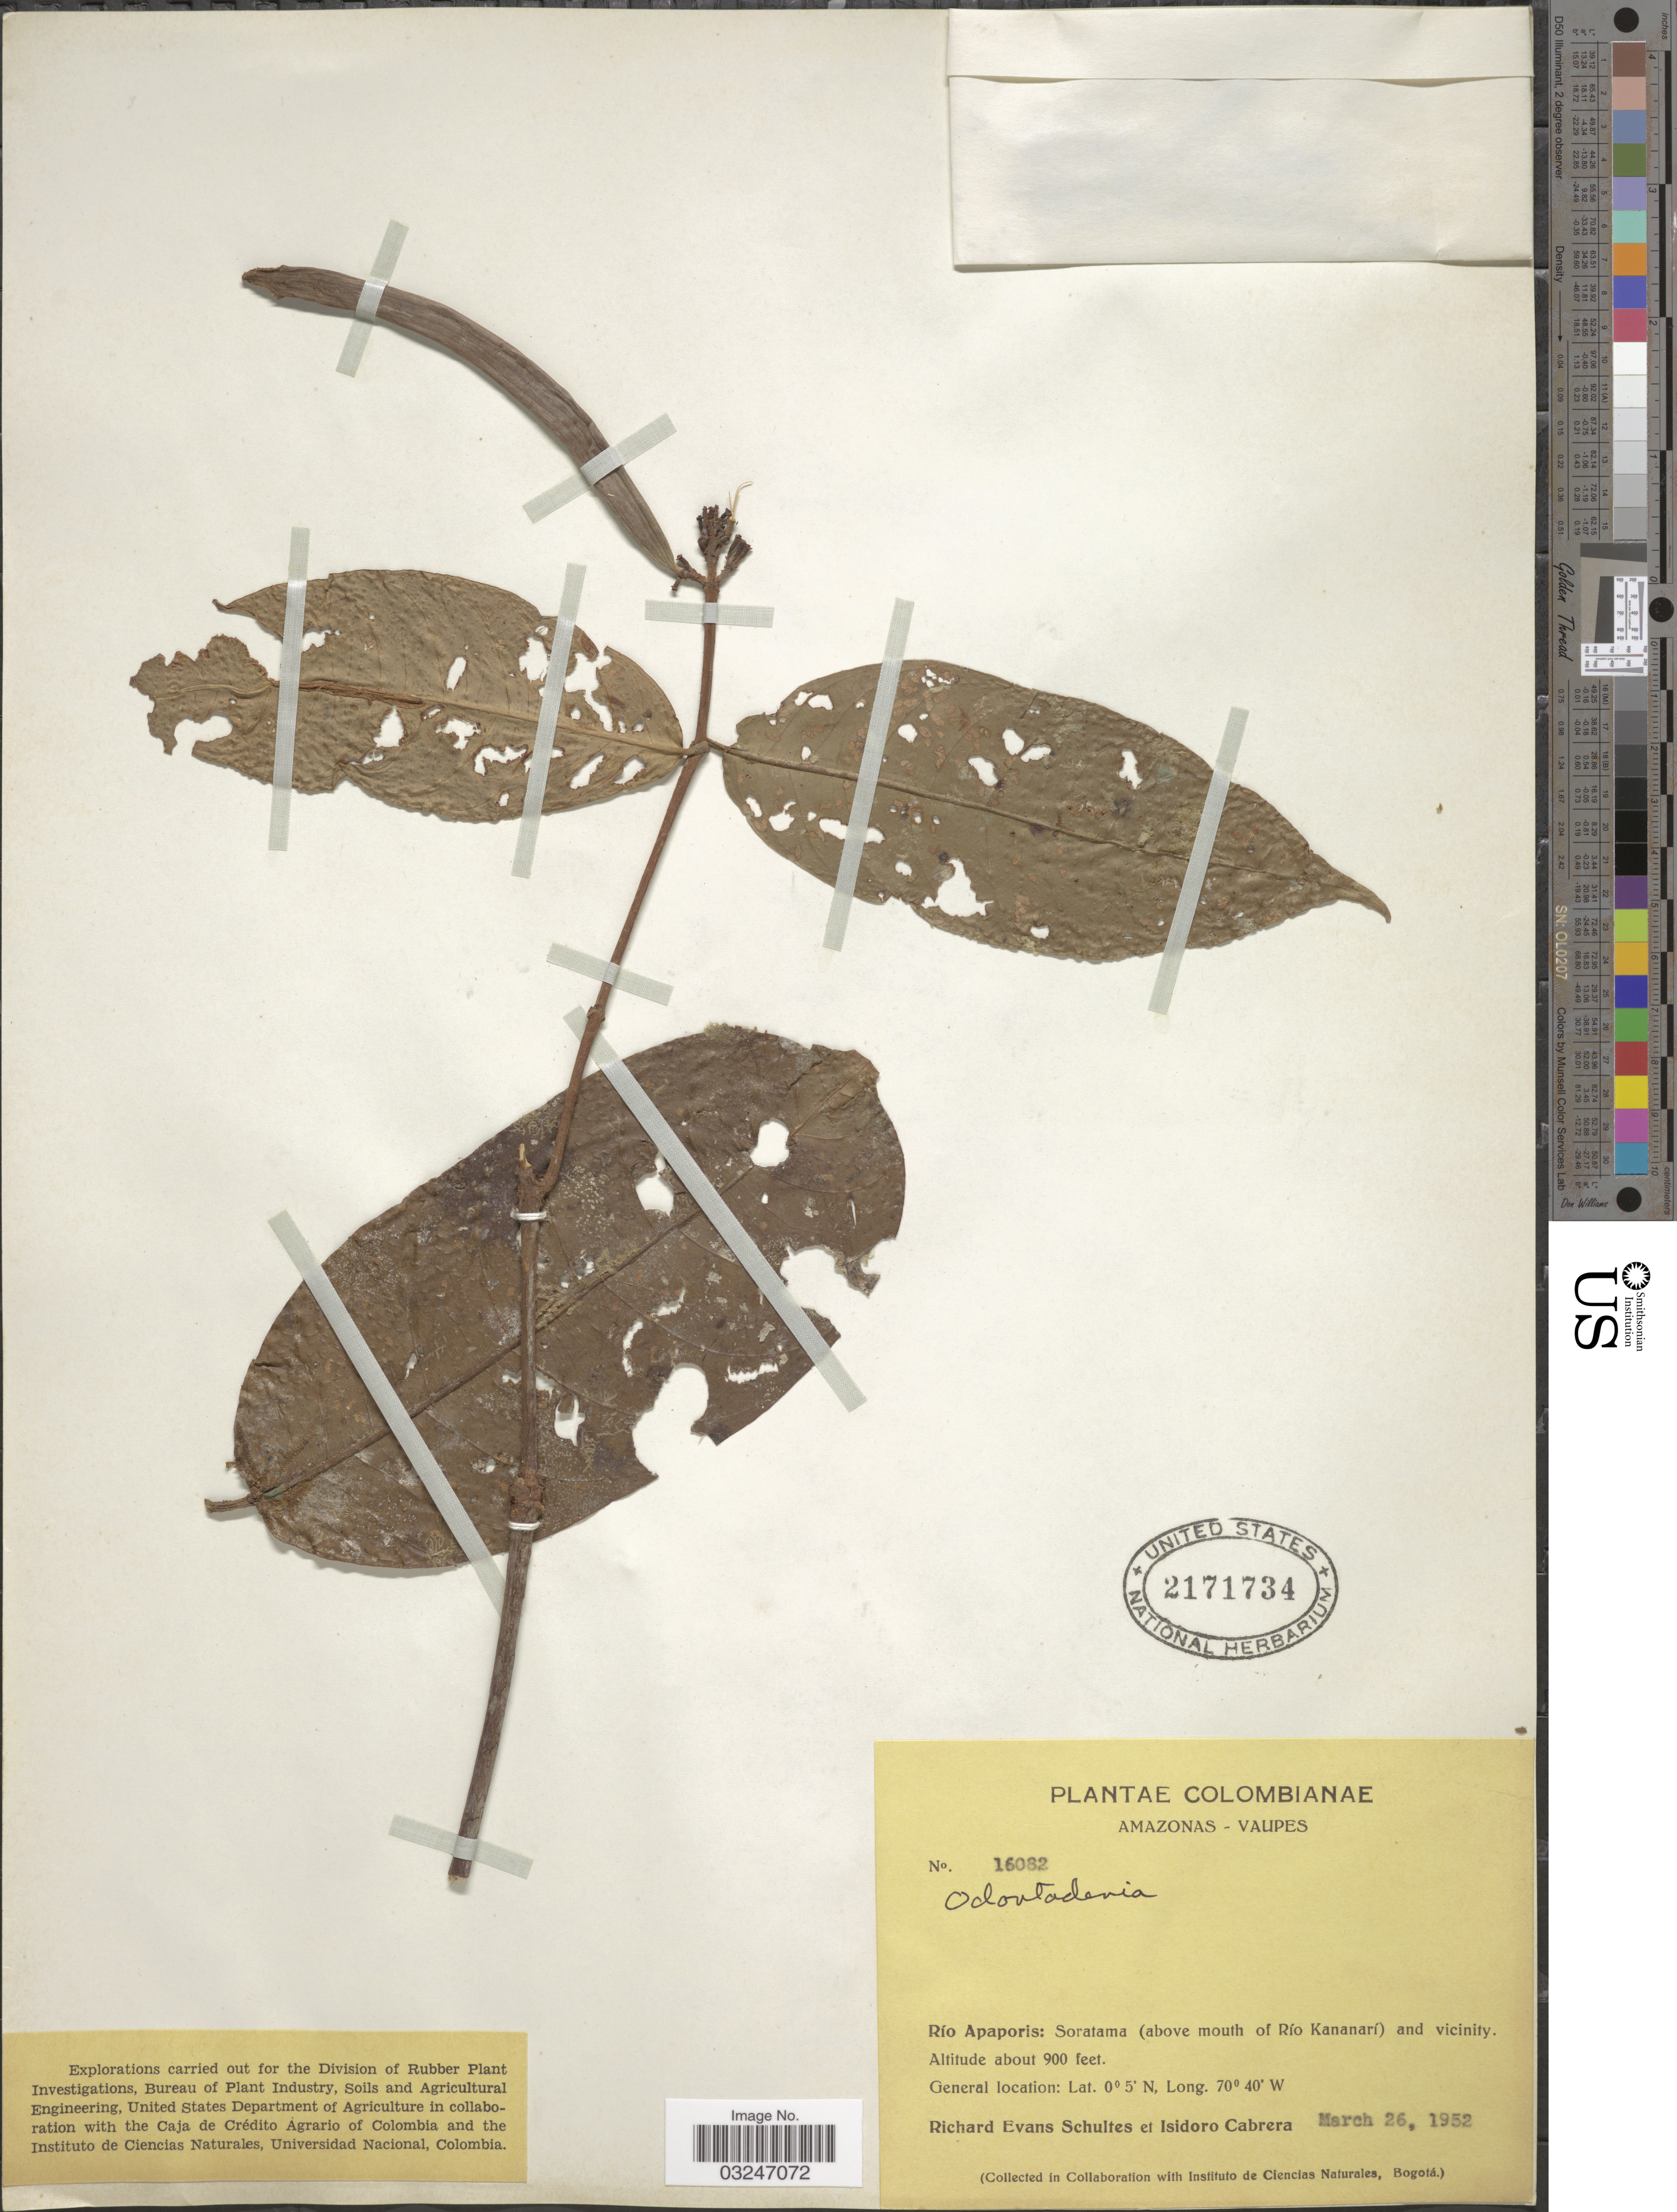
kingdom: Plantae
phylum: Tracheophyta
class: Magnoliopsida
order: Gentianales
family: Apocynaceae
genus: Odontadenia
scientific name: Odontadenia sp.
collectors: R. E. Schultes & I. Cabrera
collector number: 16082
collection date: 1952-03-26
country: Colombia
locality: Amazonas - Vaupés. Río Apaporis: Soratama (above mouth of Río Kananarí) and vicinity.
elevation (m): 274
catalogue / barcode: US 2171734